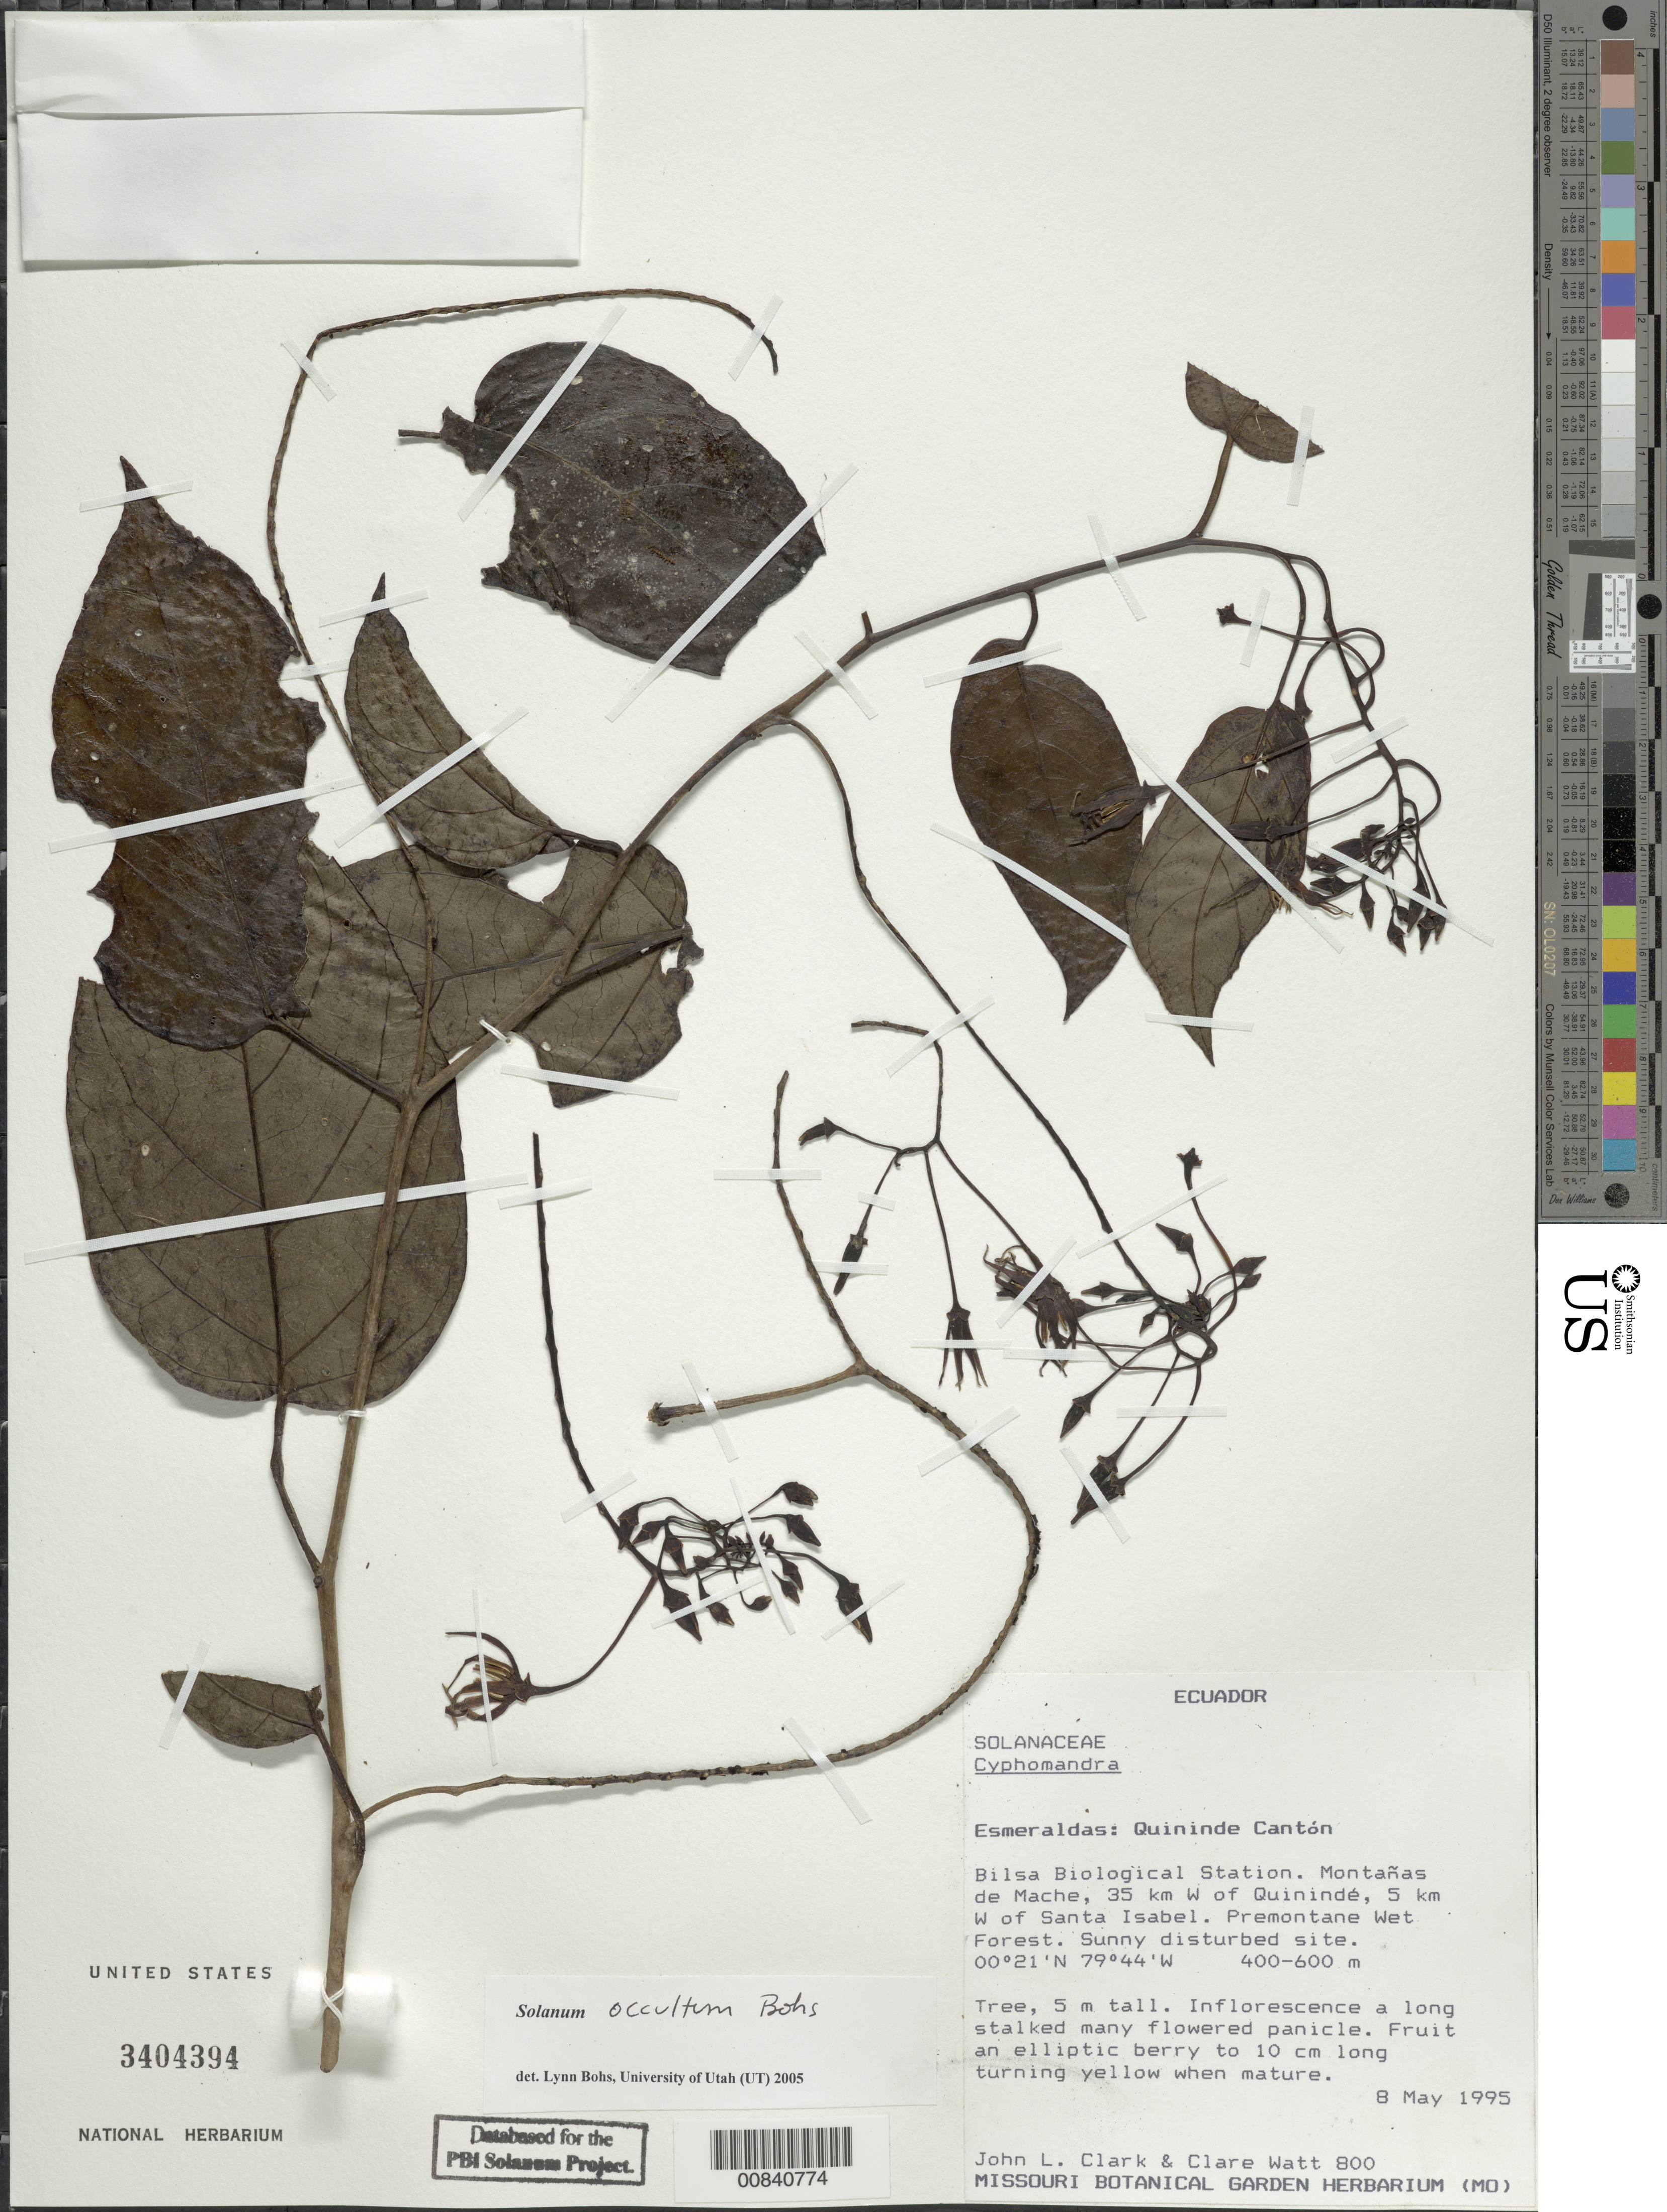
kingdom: Plantae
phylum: Tracheophyta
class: Magnoliopsida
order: Solanales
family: Solanaceae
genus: Solanum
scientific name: Solanum occultum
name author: Bohs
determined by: Bohs, L. A.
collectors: J. L. Clark & C. Watt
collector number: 800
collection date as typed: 8 May 1995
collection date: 1995-05-08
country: Ecuador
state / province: Esmeraldas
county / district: Quininde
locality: Bilsa Biological Station. Montañas de Mache, 35 km W of Quinindé, 5 km W of Santa Isabel.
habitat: Premontane wet forest. Sunny disturbed site.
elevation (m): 400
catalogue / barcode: US 3404394